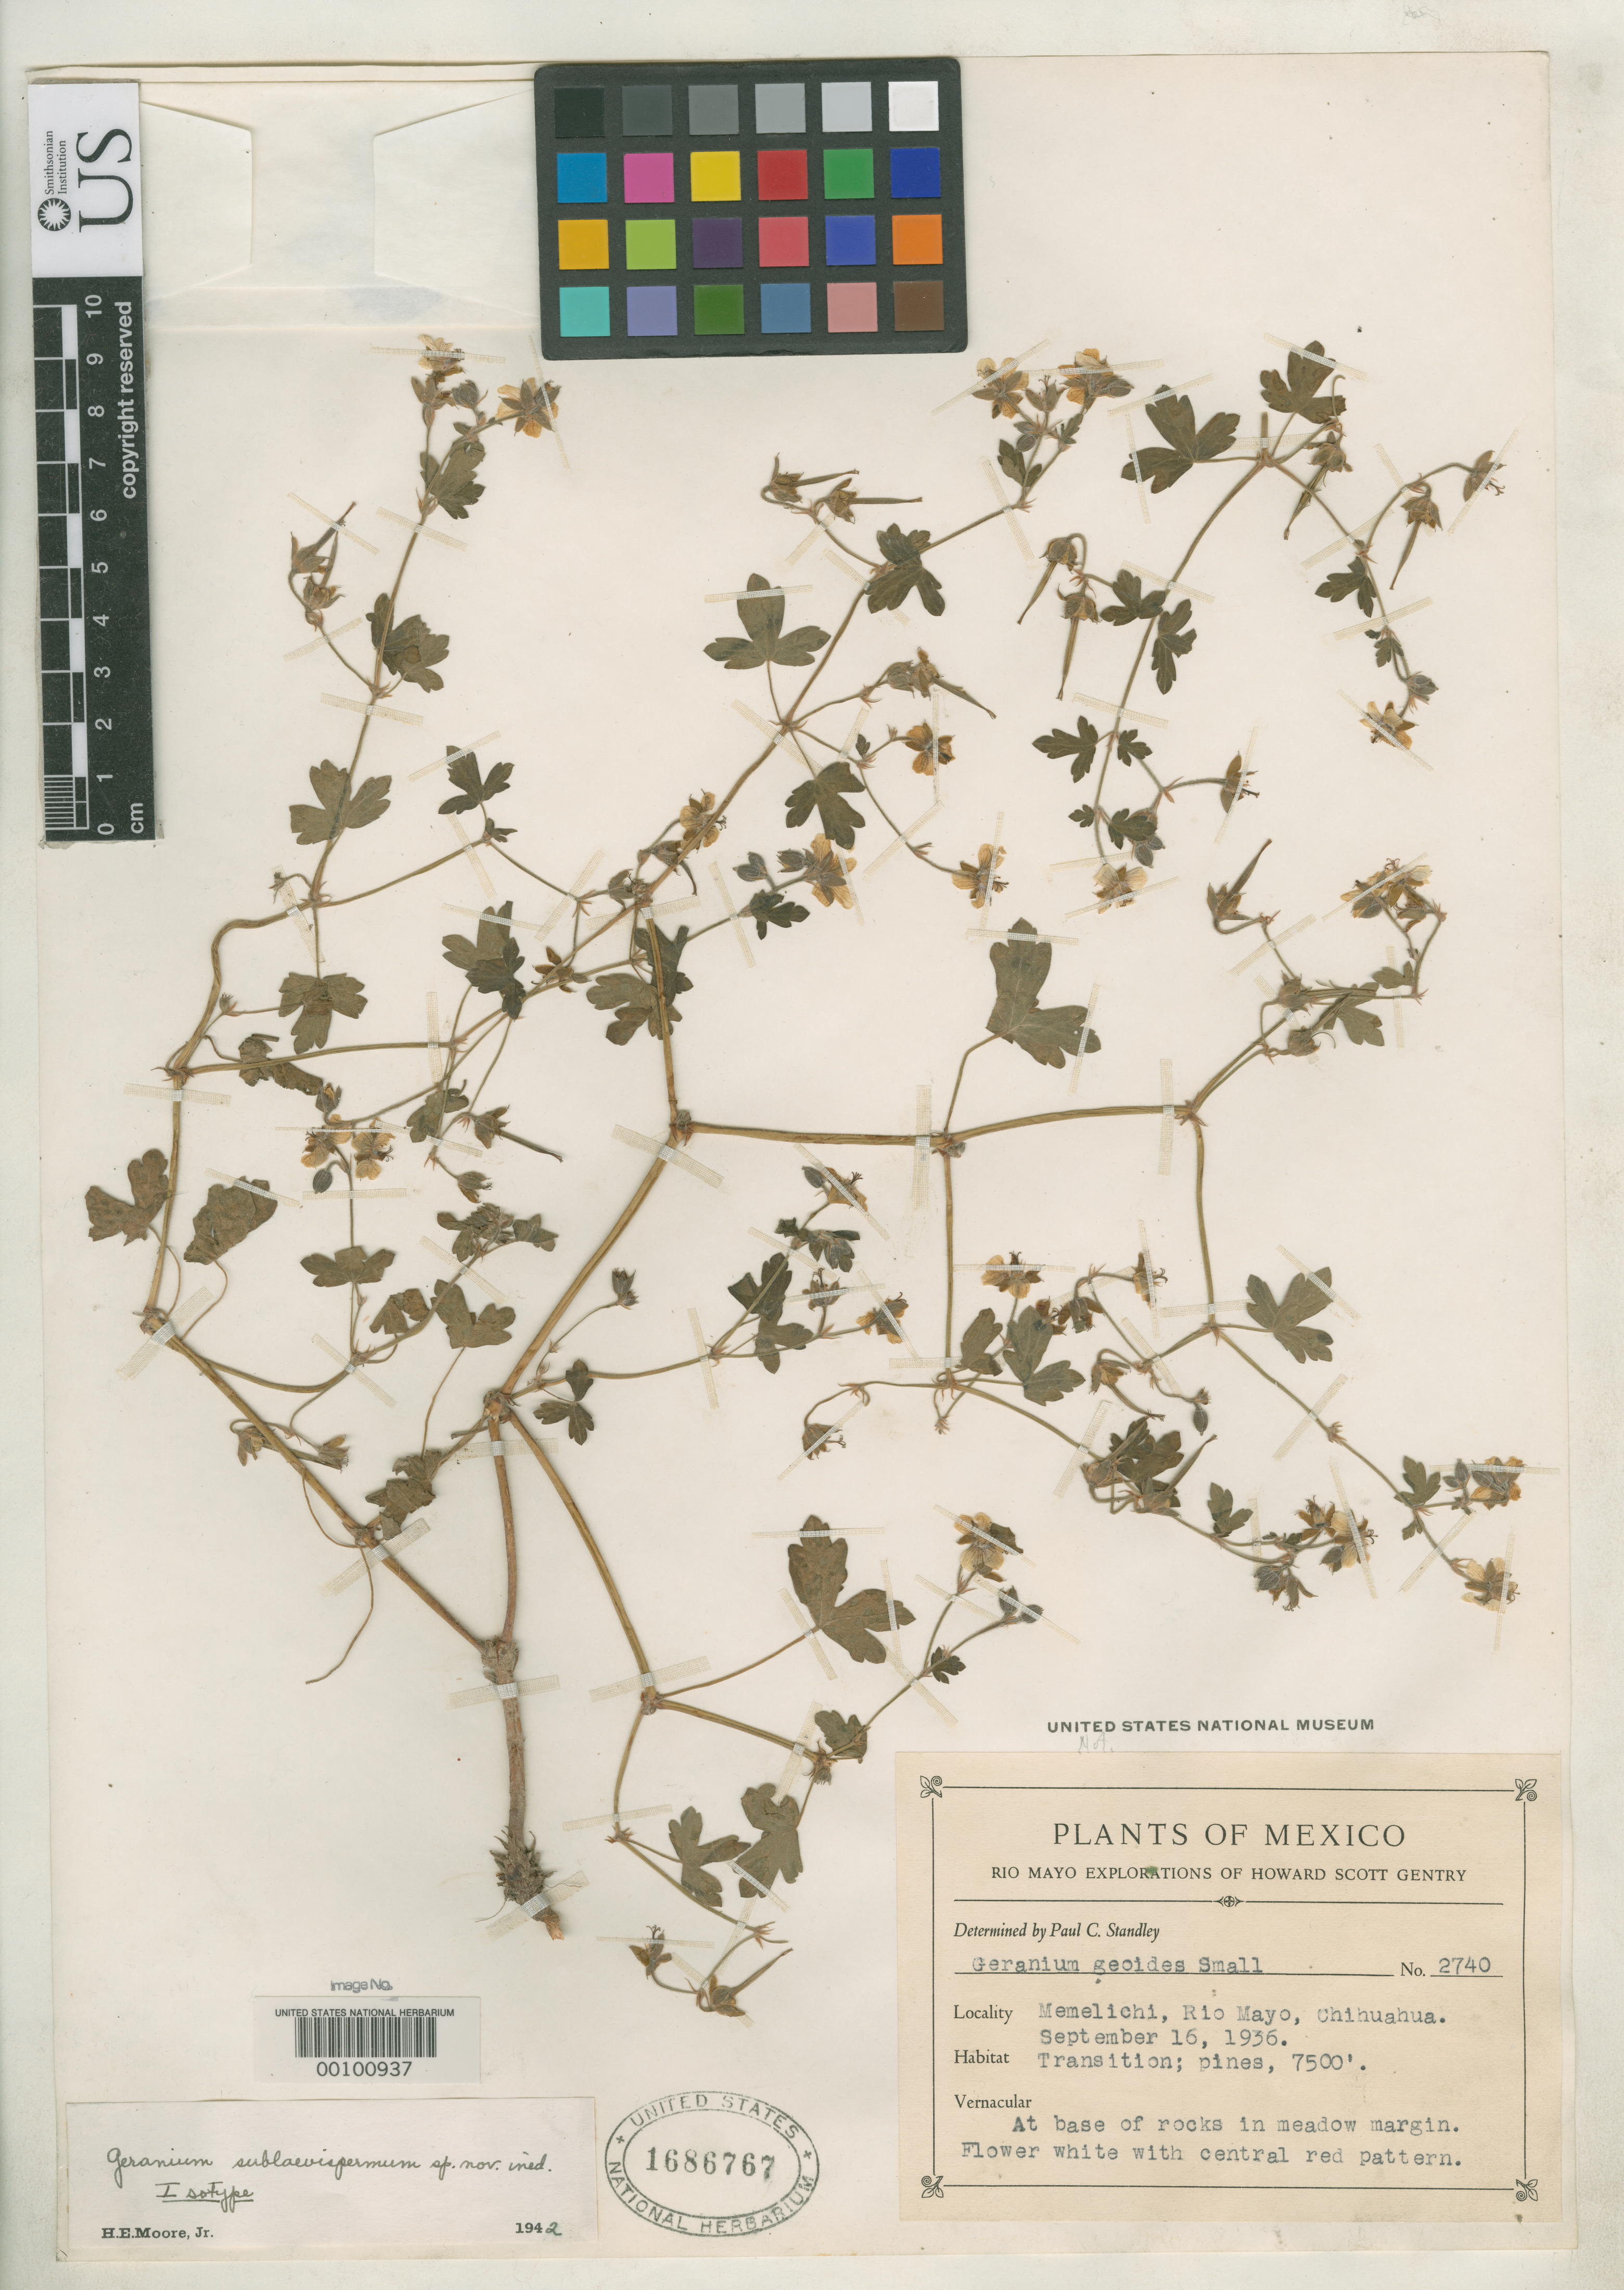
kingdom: Plantae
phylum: Tracheophyta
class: Magnoliopsida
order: Geraniales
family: Geraniaceae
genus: Geranium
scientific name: Geranium sublaevispermum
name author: H.E. Moore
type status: Isotype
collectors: H. S. Gentry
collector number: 2740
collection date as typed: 16 Sep 1936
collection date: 1936-09-16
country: Mexico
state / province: Chihuahua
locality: Memelichi, Rio Mayo.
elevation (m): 2286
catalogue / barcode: US 1686767